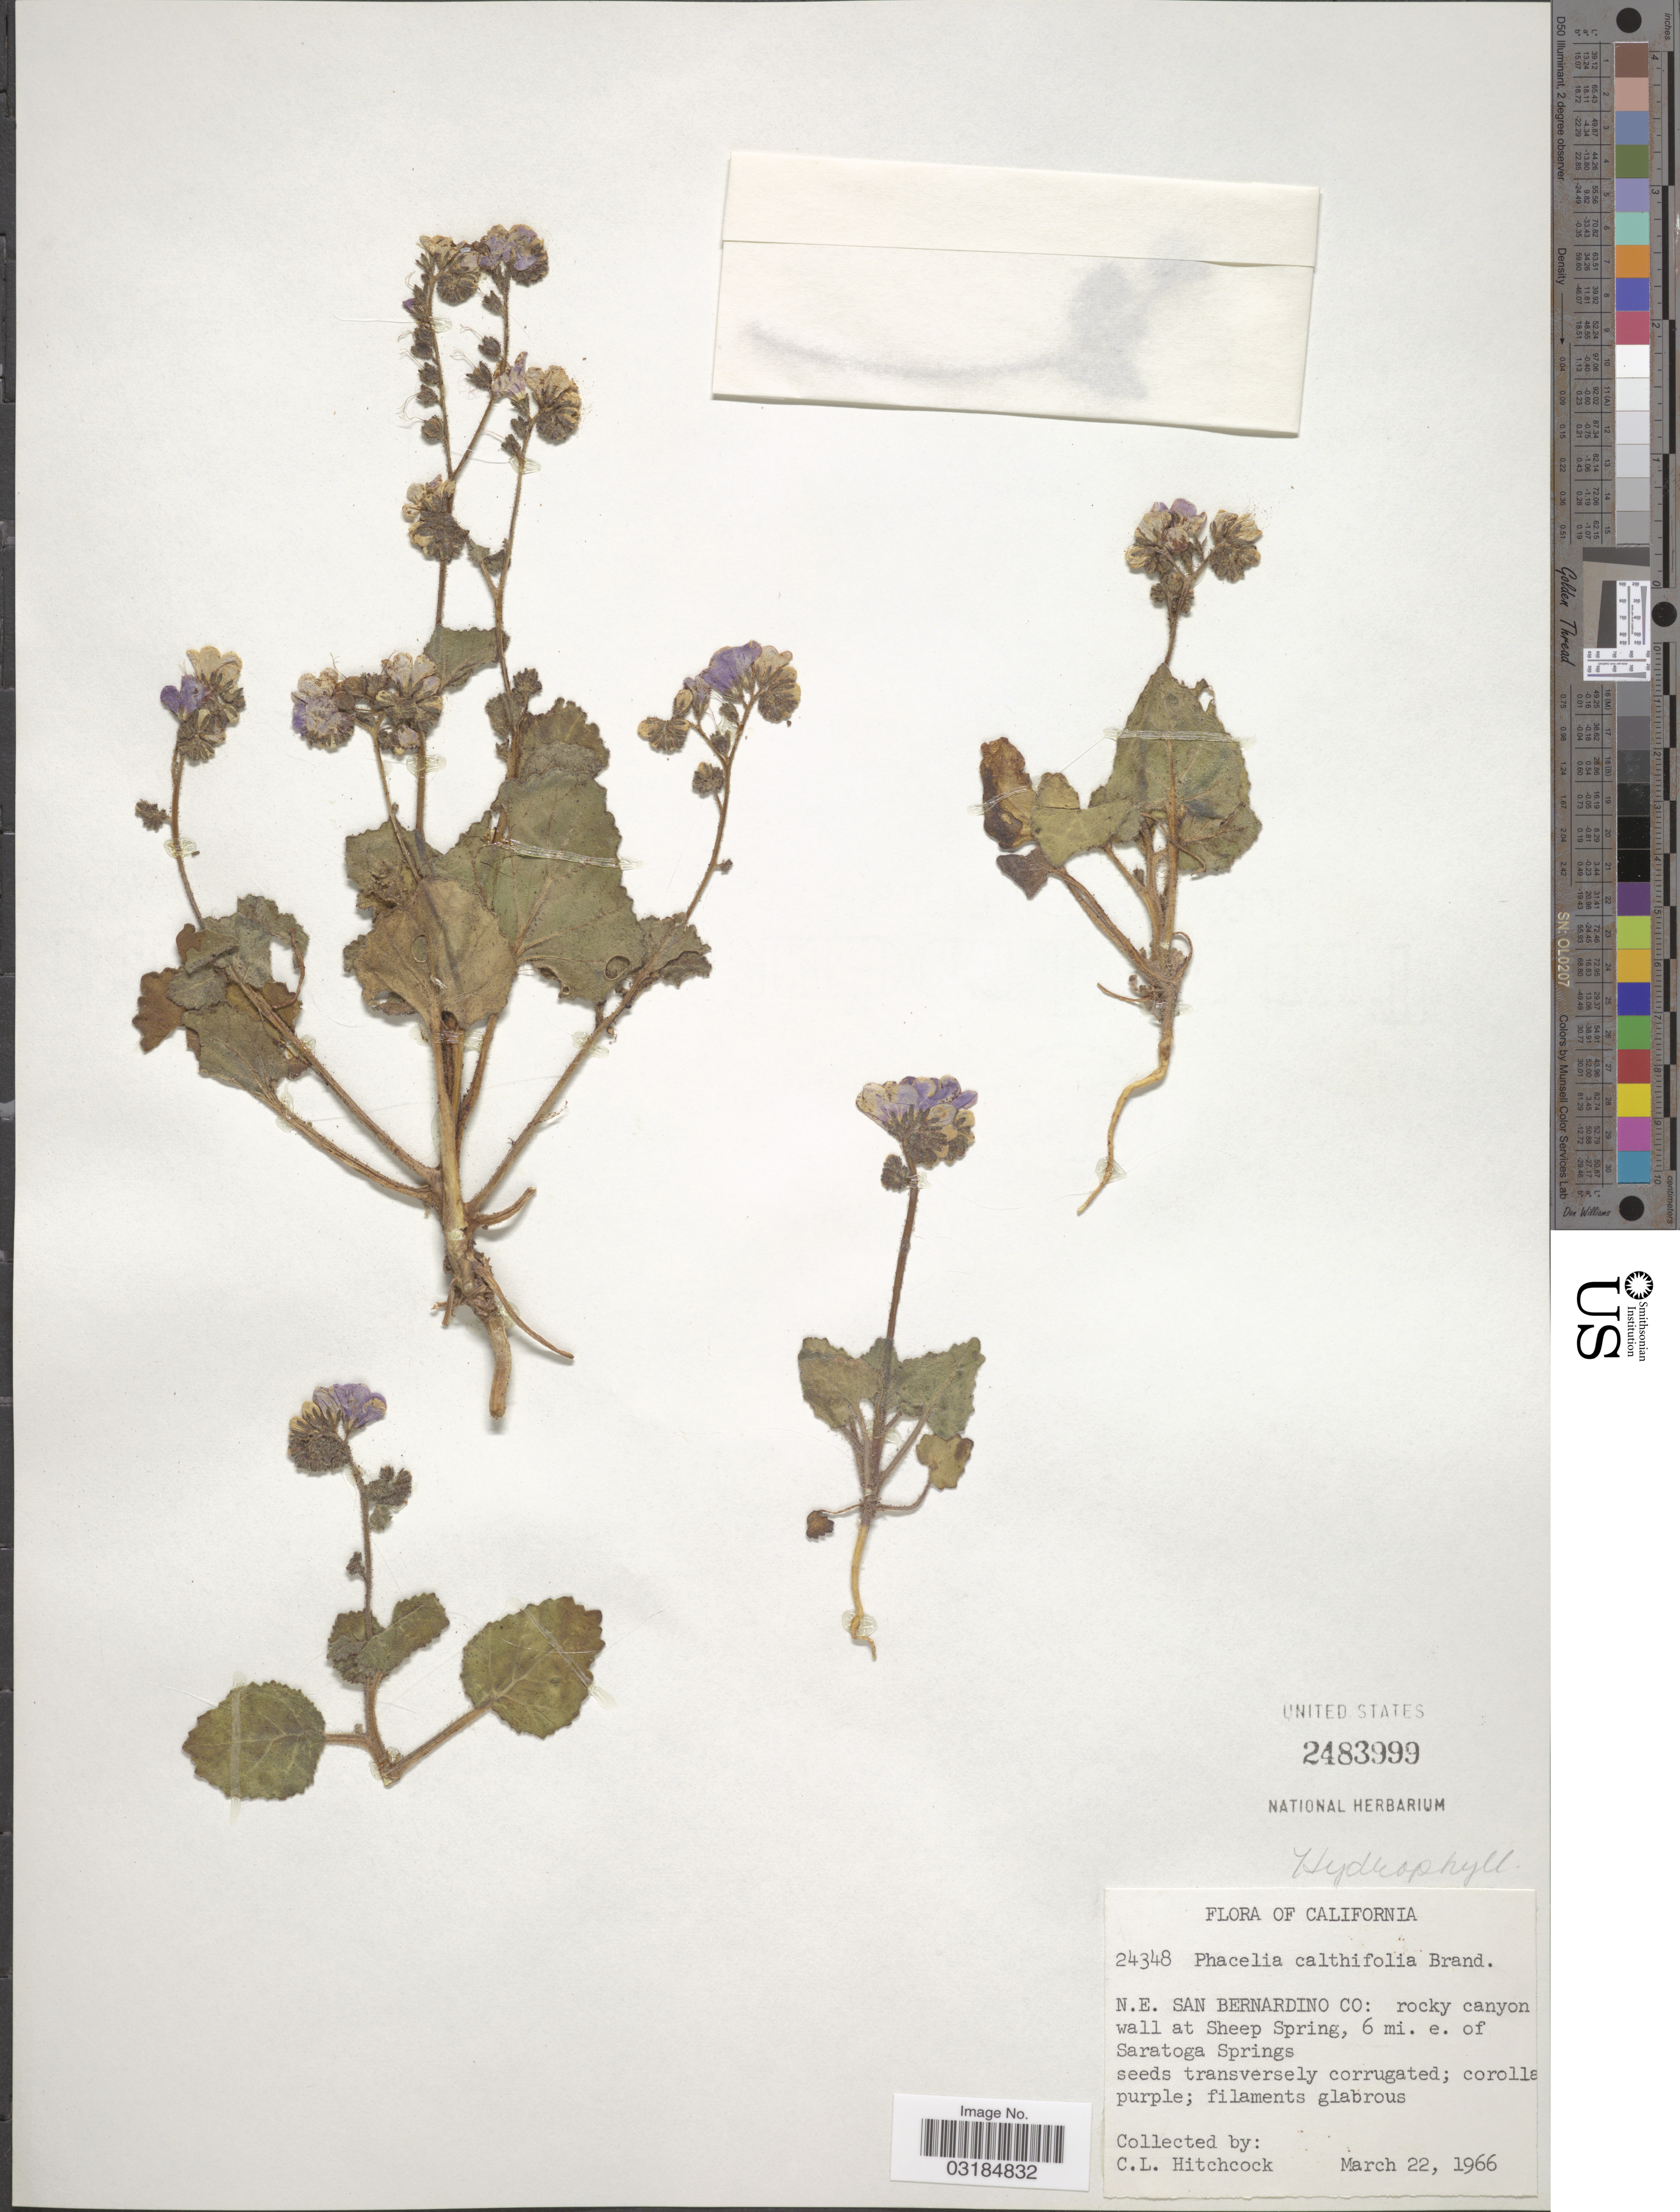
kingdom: Plantae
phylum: Tracheophyta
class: Magnoliopsida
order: Boraginales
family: Hydrophyllaceae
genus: Phacelia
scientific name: Phacelia calthifolia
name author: Brand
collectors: C. L. Hitchcock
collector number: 24348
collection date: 1966-03-22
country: United States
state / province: California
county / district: San Bernardino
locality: N.E. San Bernardino Co: rocky canyon wall at Sheep Spring. 6 mi. e. of Saratoga Springs.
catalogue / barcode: US 2483999